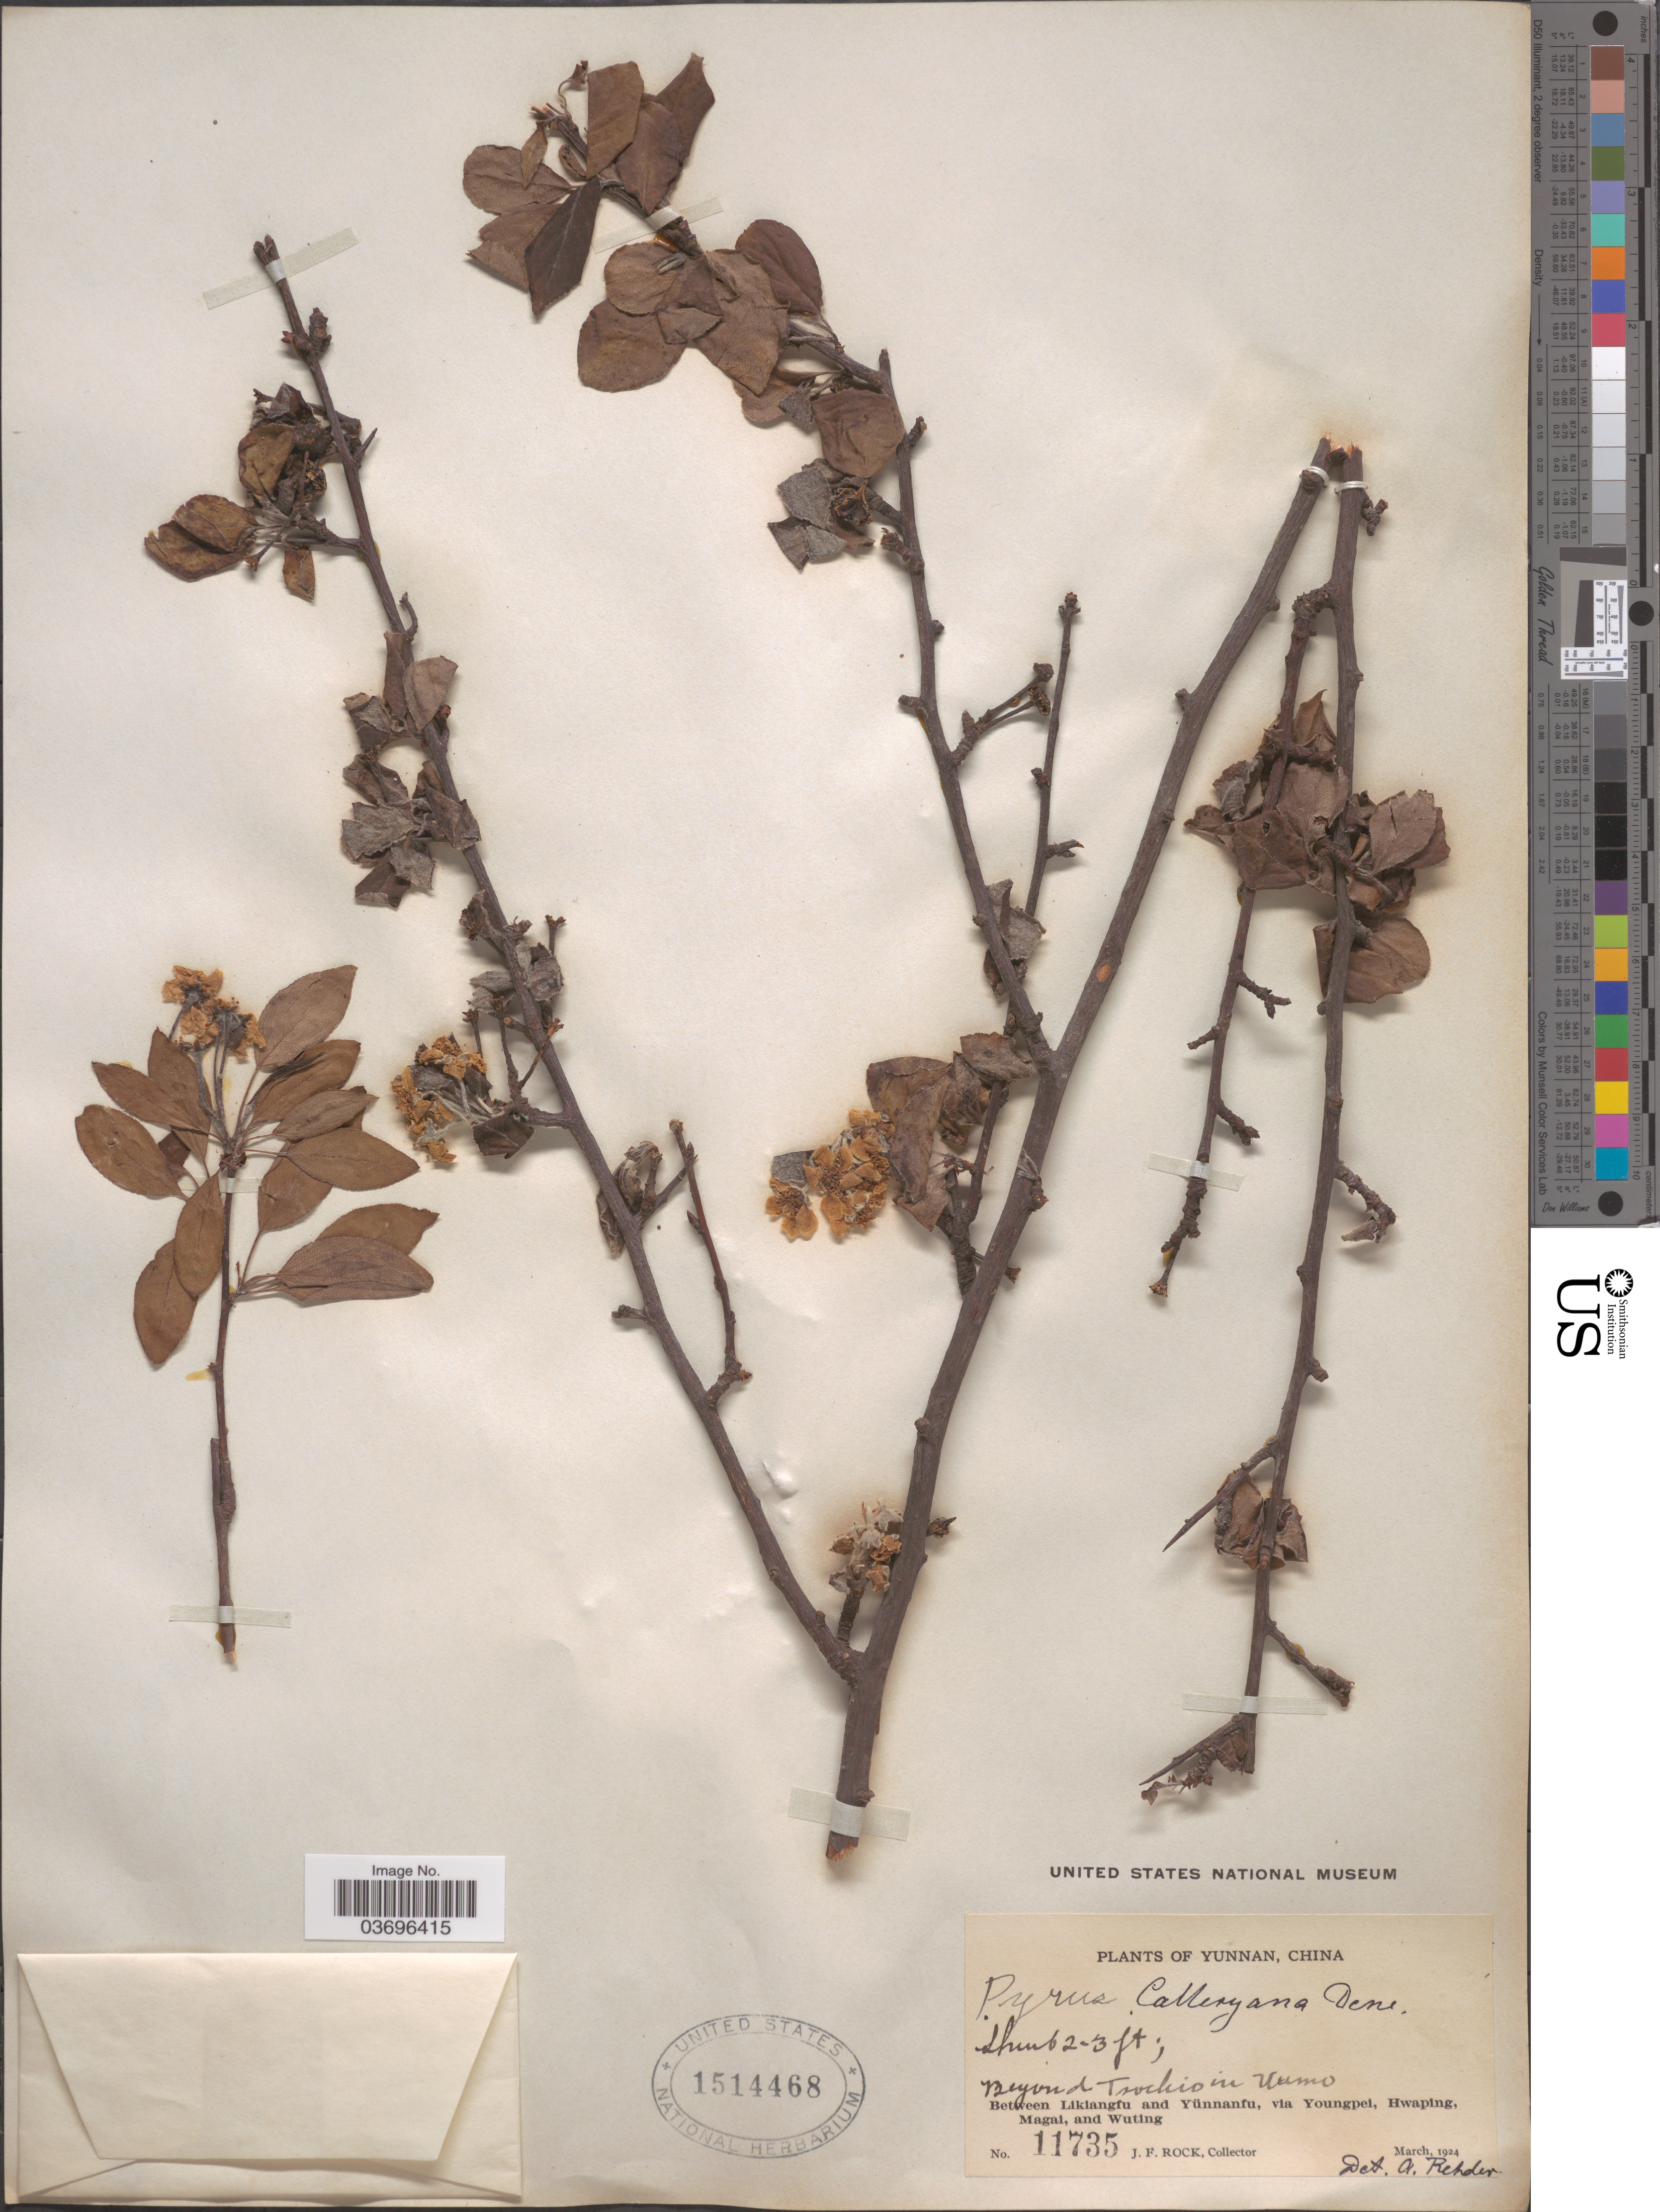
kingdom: Plantae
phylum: Tracheophyta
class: Magnoliopsida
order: Rosales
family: Rosaceae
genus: Pyrus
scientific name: Pyrus calleryana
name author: Decne.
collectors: J. Rock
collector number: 11735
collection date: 1924-03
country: China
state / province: Yunnan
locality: Beyond Tsochio in Uumo. [interpreted] Between Likiangfu and Yünnanfu, via Youngpei, Hwaping, Magai, and Wuting.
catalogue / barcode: US 1514468